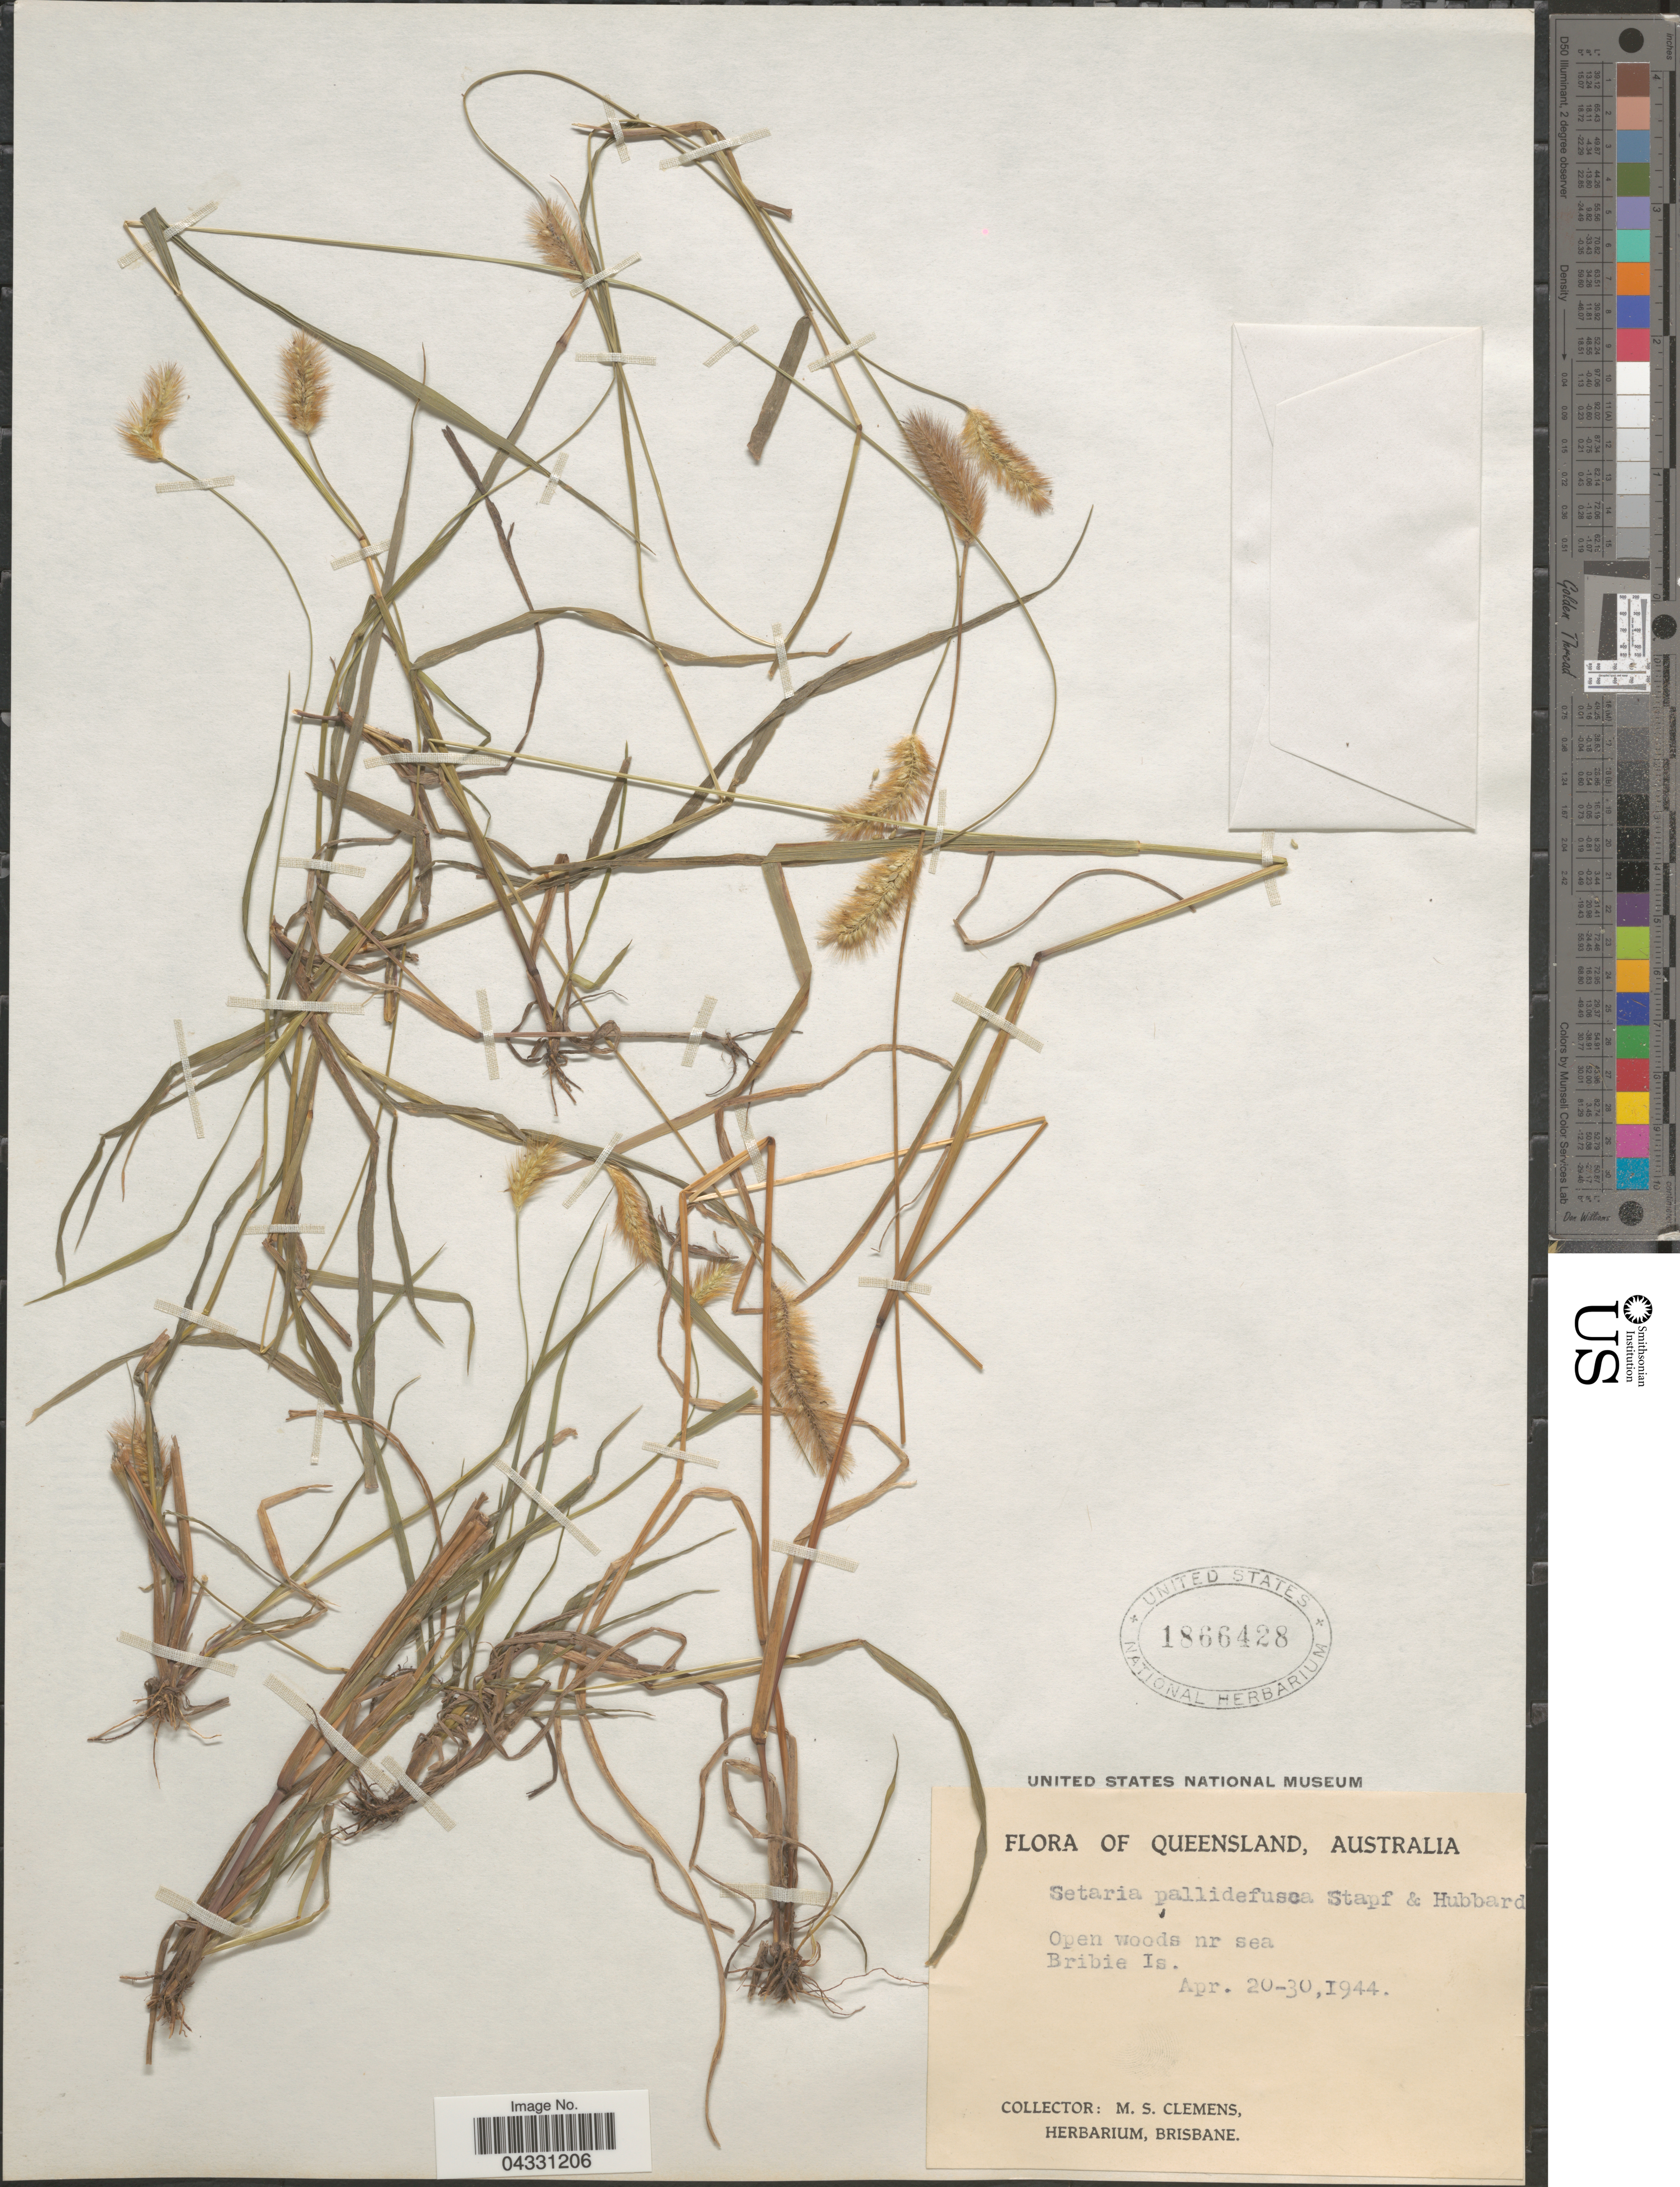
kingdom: Plantae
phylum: Tracheophyta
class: Liliopsida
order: Poales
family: Poaceae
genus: Setaria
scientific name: Setaria pallide-fusca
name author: (Schumach.) Stapf & C.E. Hubb.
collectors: M. S. Clemens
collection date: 1944-04-20/1944-04-30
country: Australia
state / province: Queensland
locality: Open woods nr sea. Bribie Is.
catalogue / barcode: US 1866428